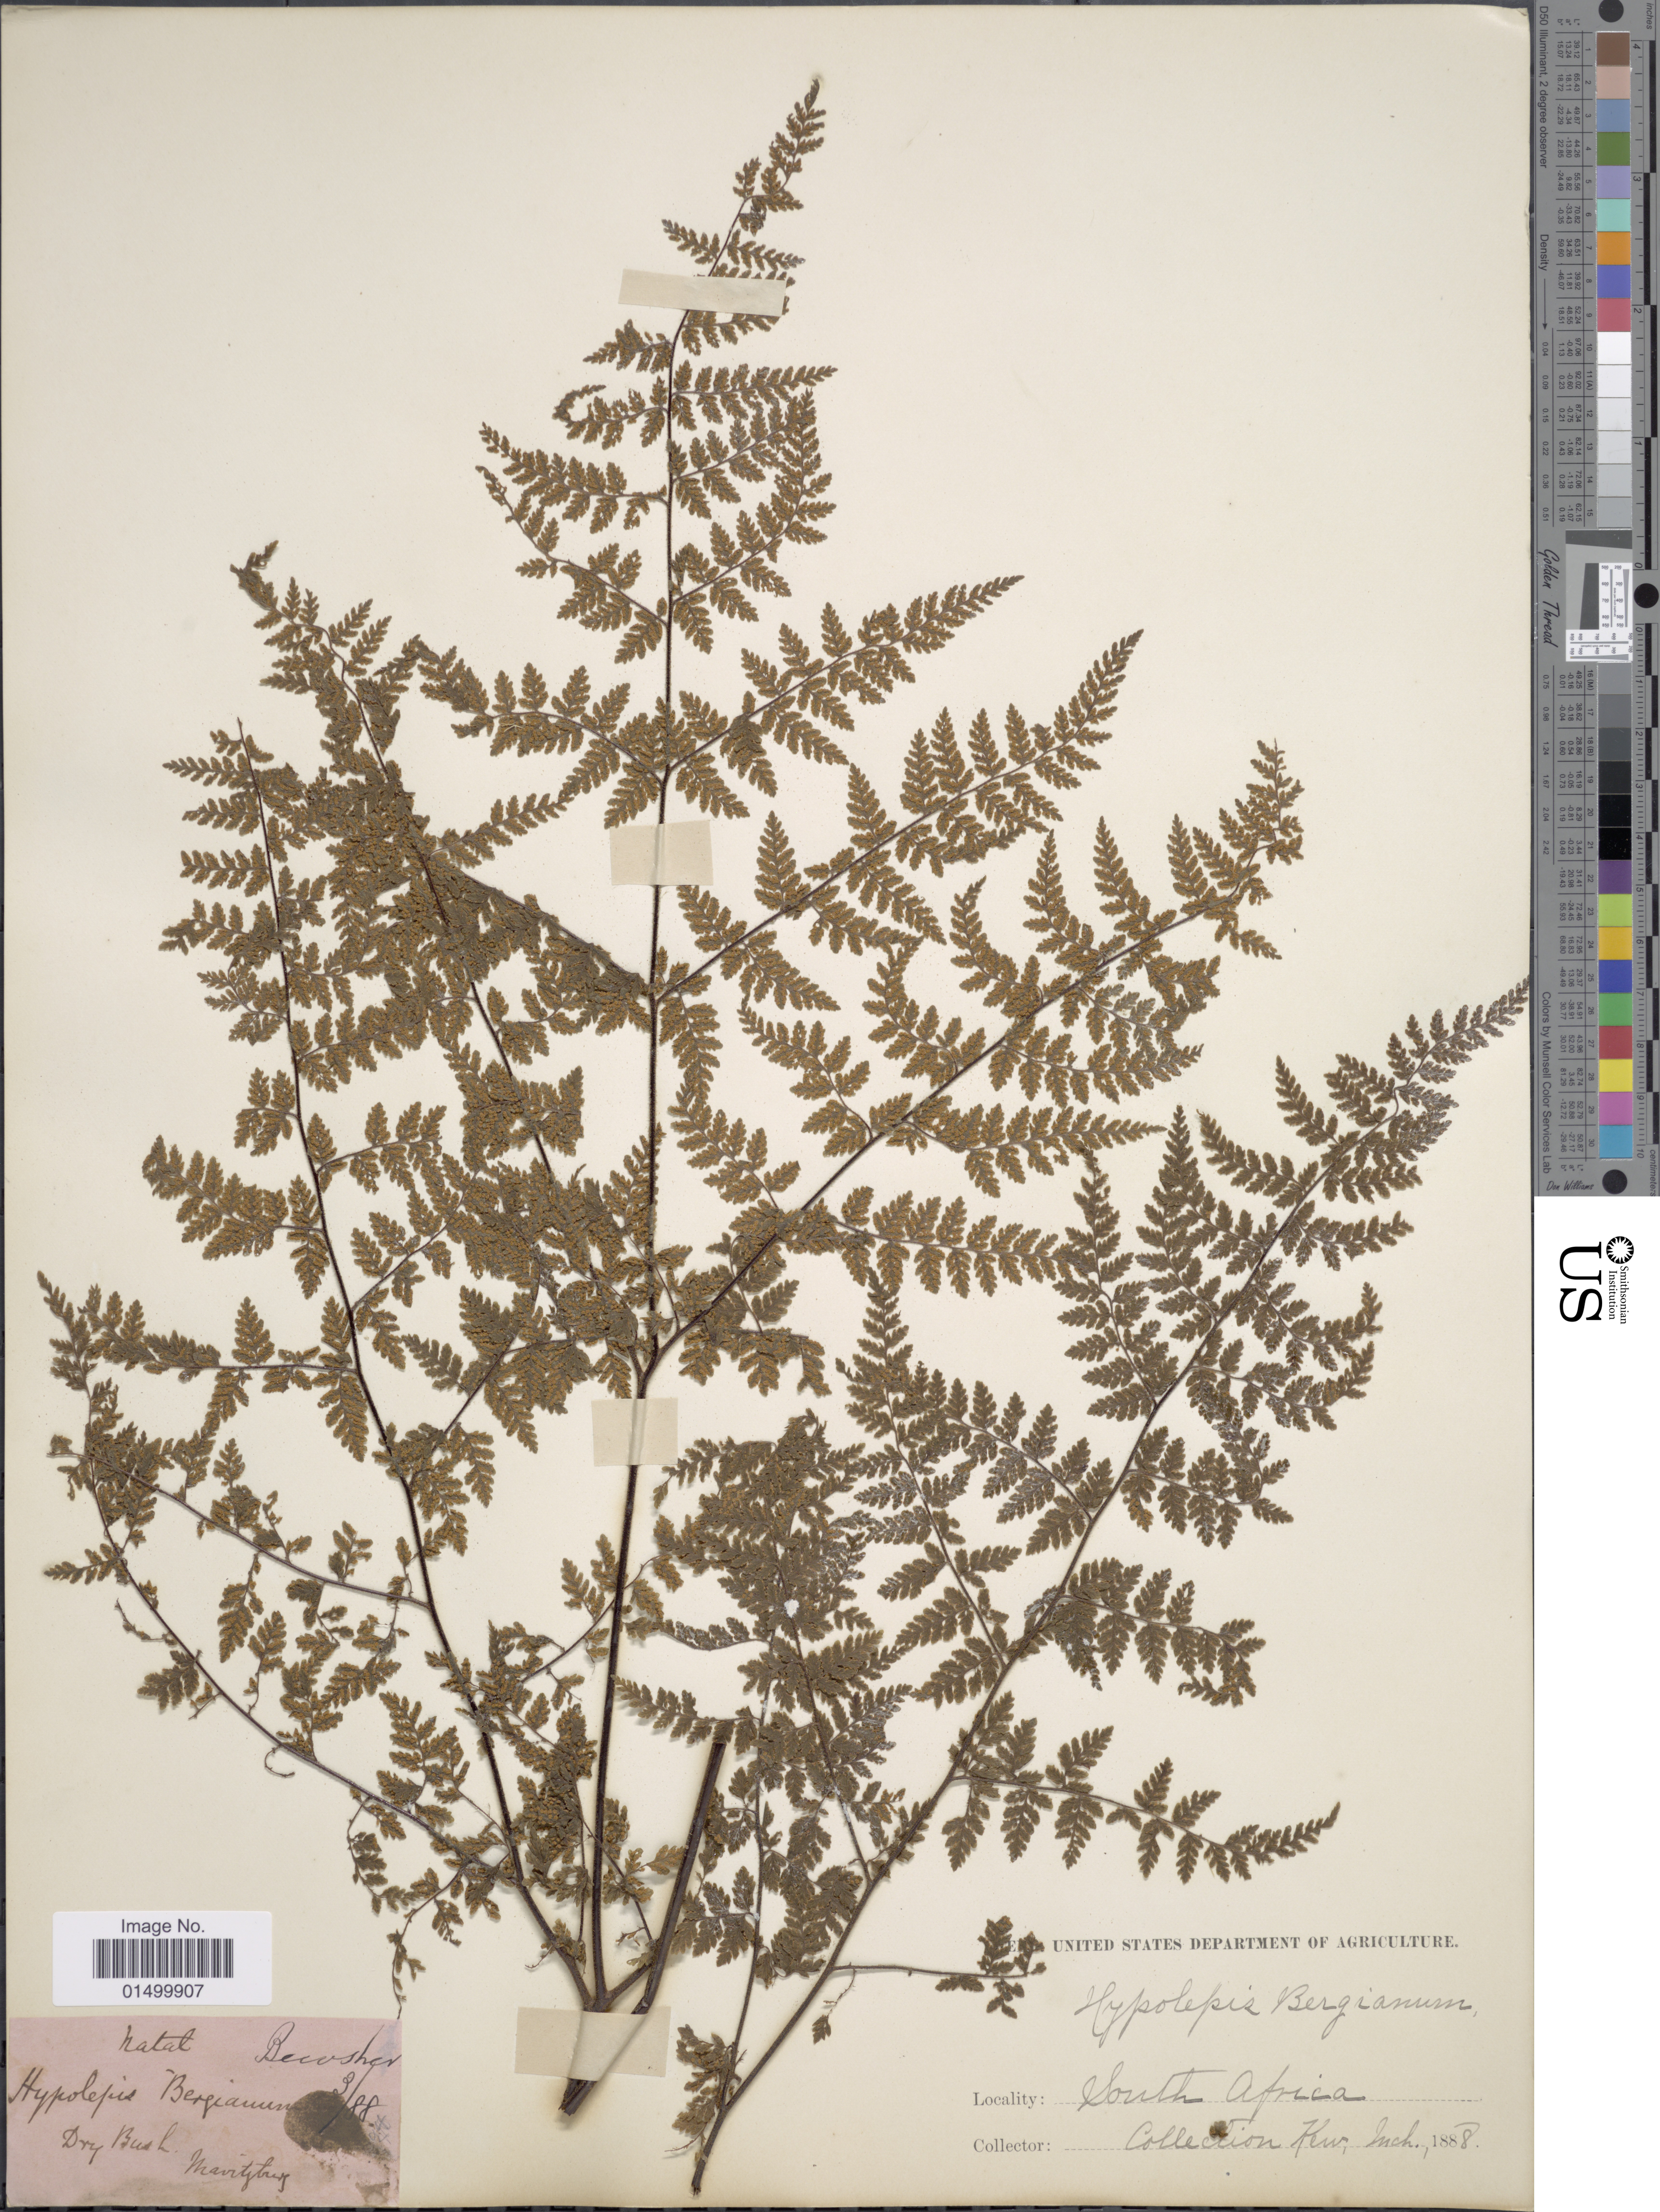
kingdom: Plantae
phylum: Tracheophyta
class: Polypodiopsida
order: Polypodiales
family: Pteridaceae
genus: Cheilanthes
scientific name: Cheilanthes bergiana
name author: Schltdl.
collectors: C. Bewsher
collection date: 1888-03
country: South Africa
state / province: KwaZulu-Natal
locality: Natal, Maritzburg